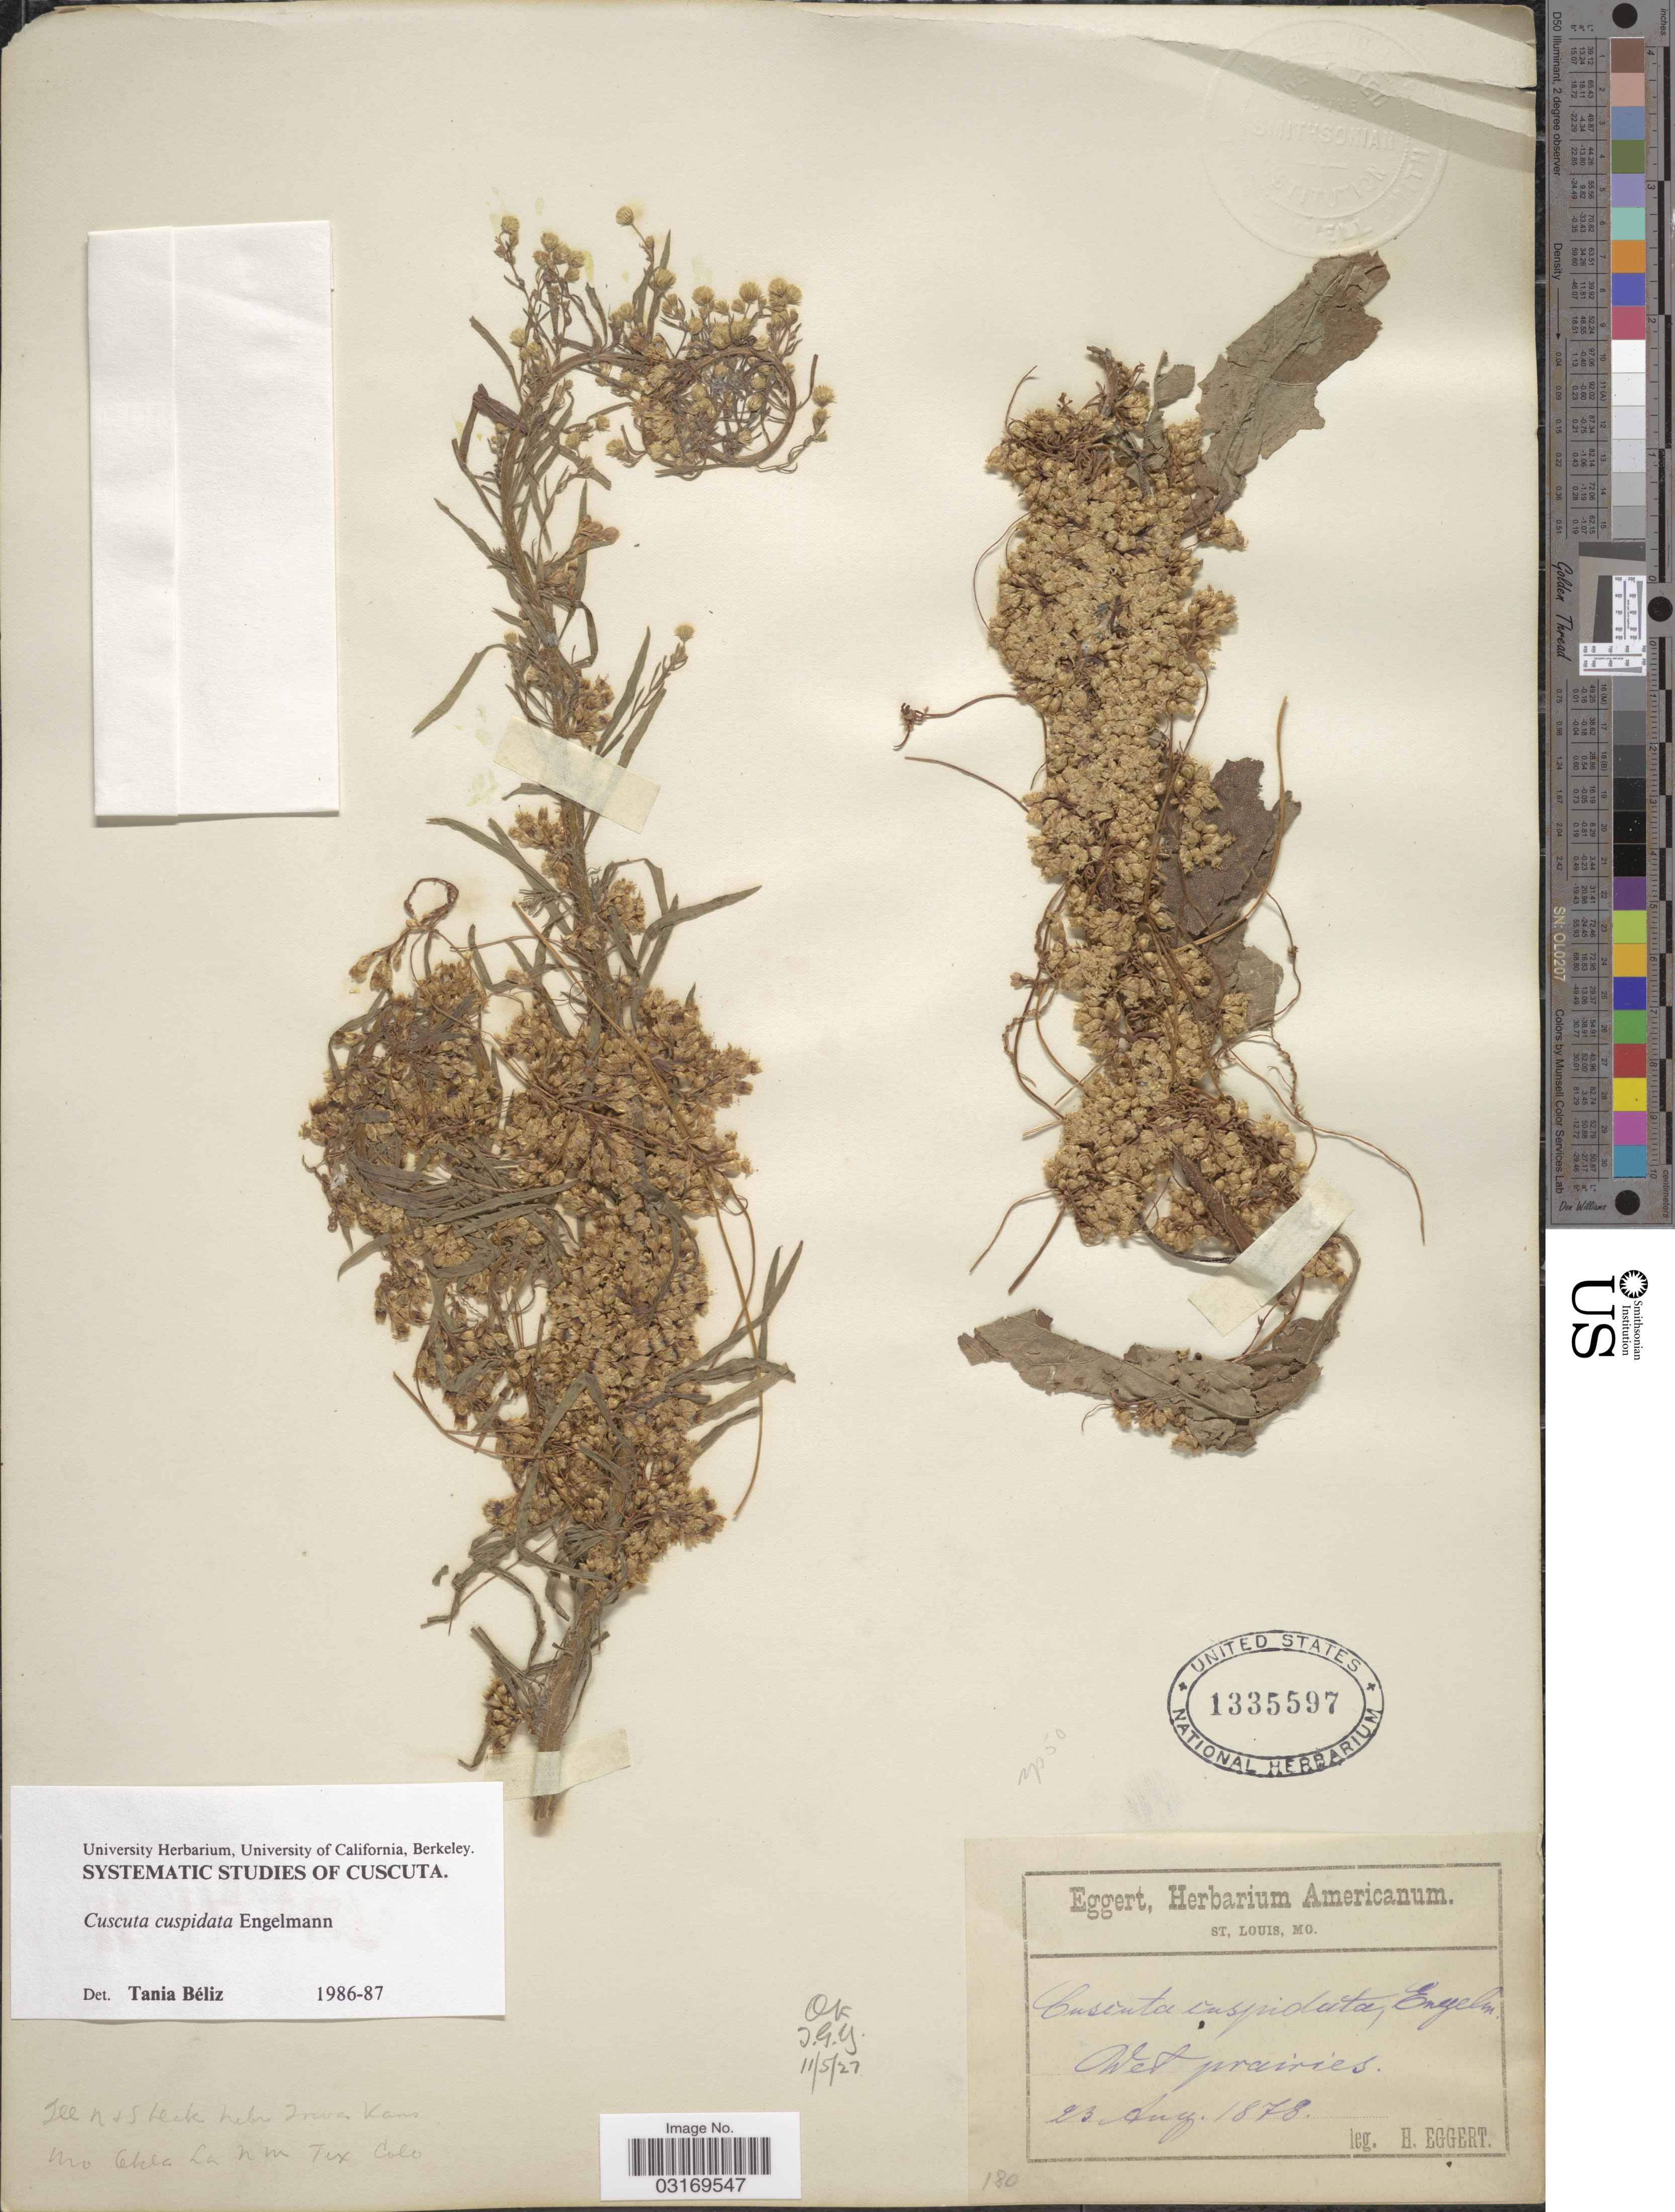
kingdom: Plantae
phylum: Tracheophyta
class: Magnoliopsida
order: Solanales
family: Convolvulaceae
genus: Cuscuta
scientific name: Cuscuta cuspidata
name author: Engelm.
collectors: H. Eggert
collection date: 1878-08-23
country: United States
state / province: Missouri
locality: Wet prairies.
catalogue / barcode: US 1335597